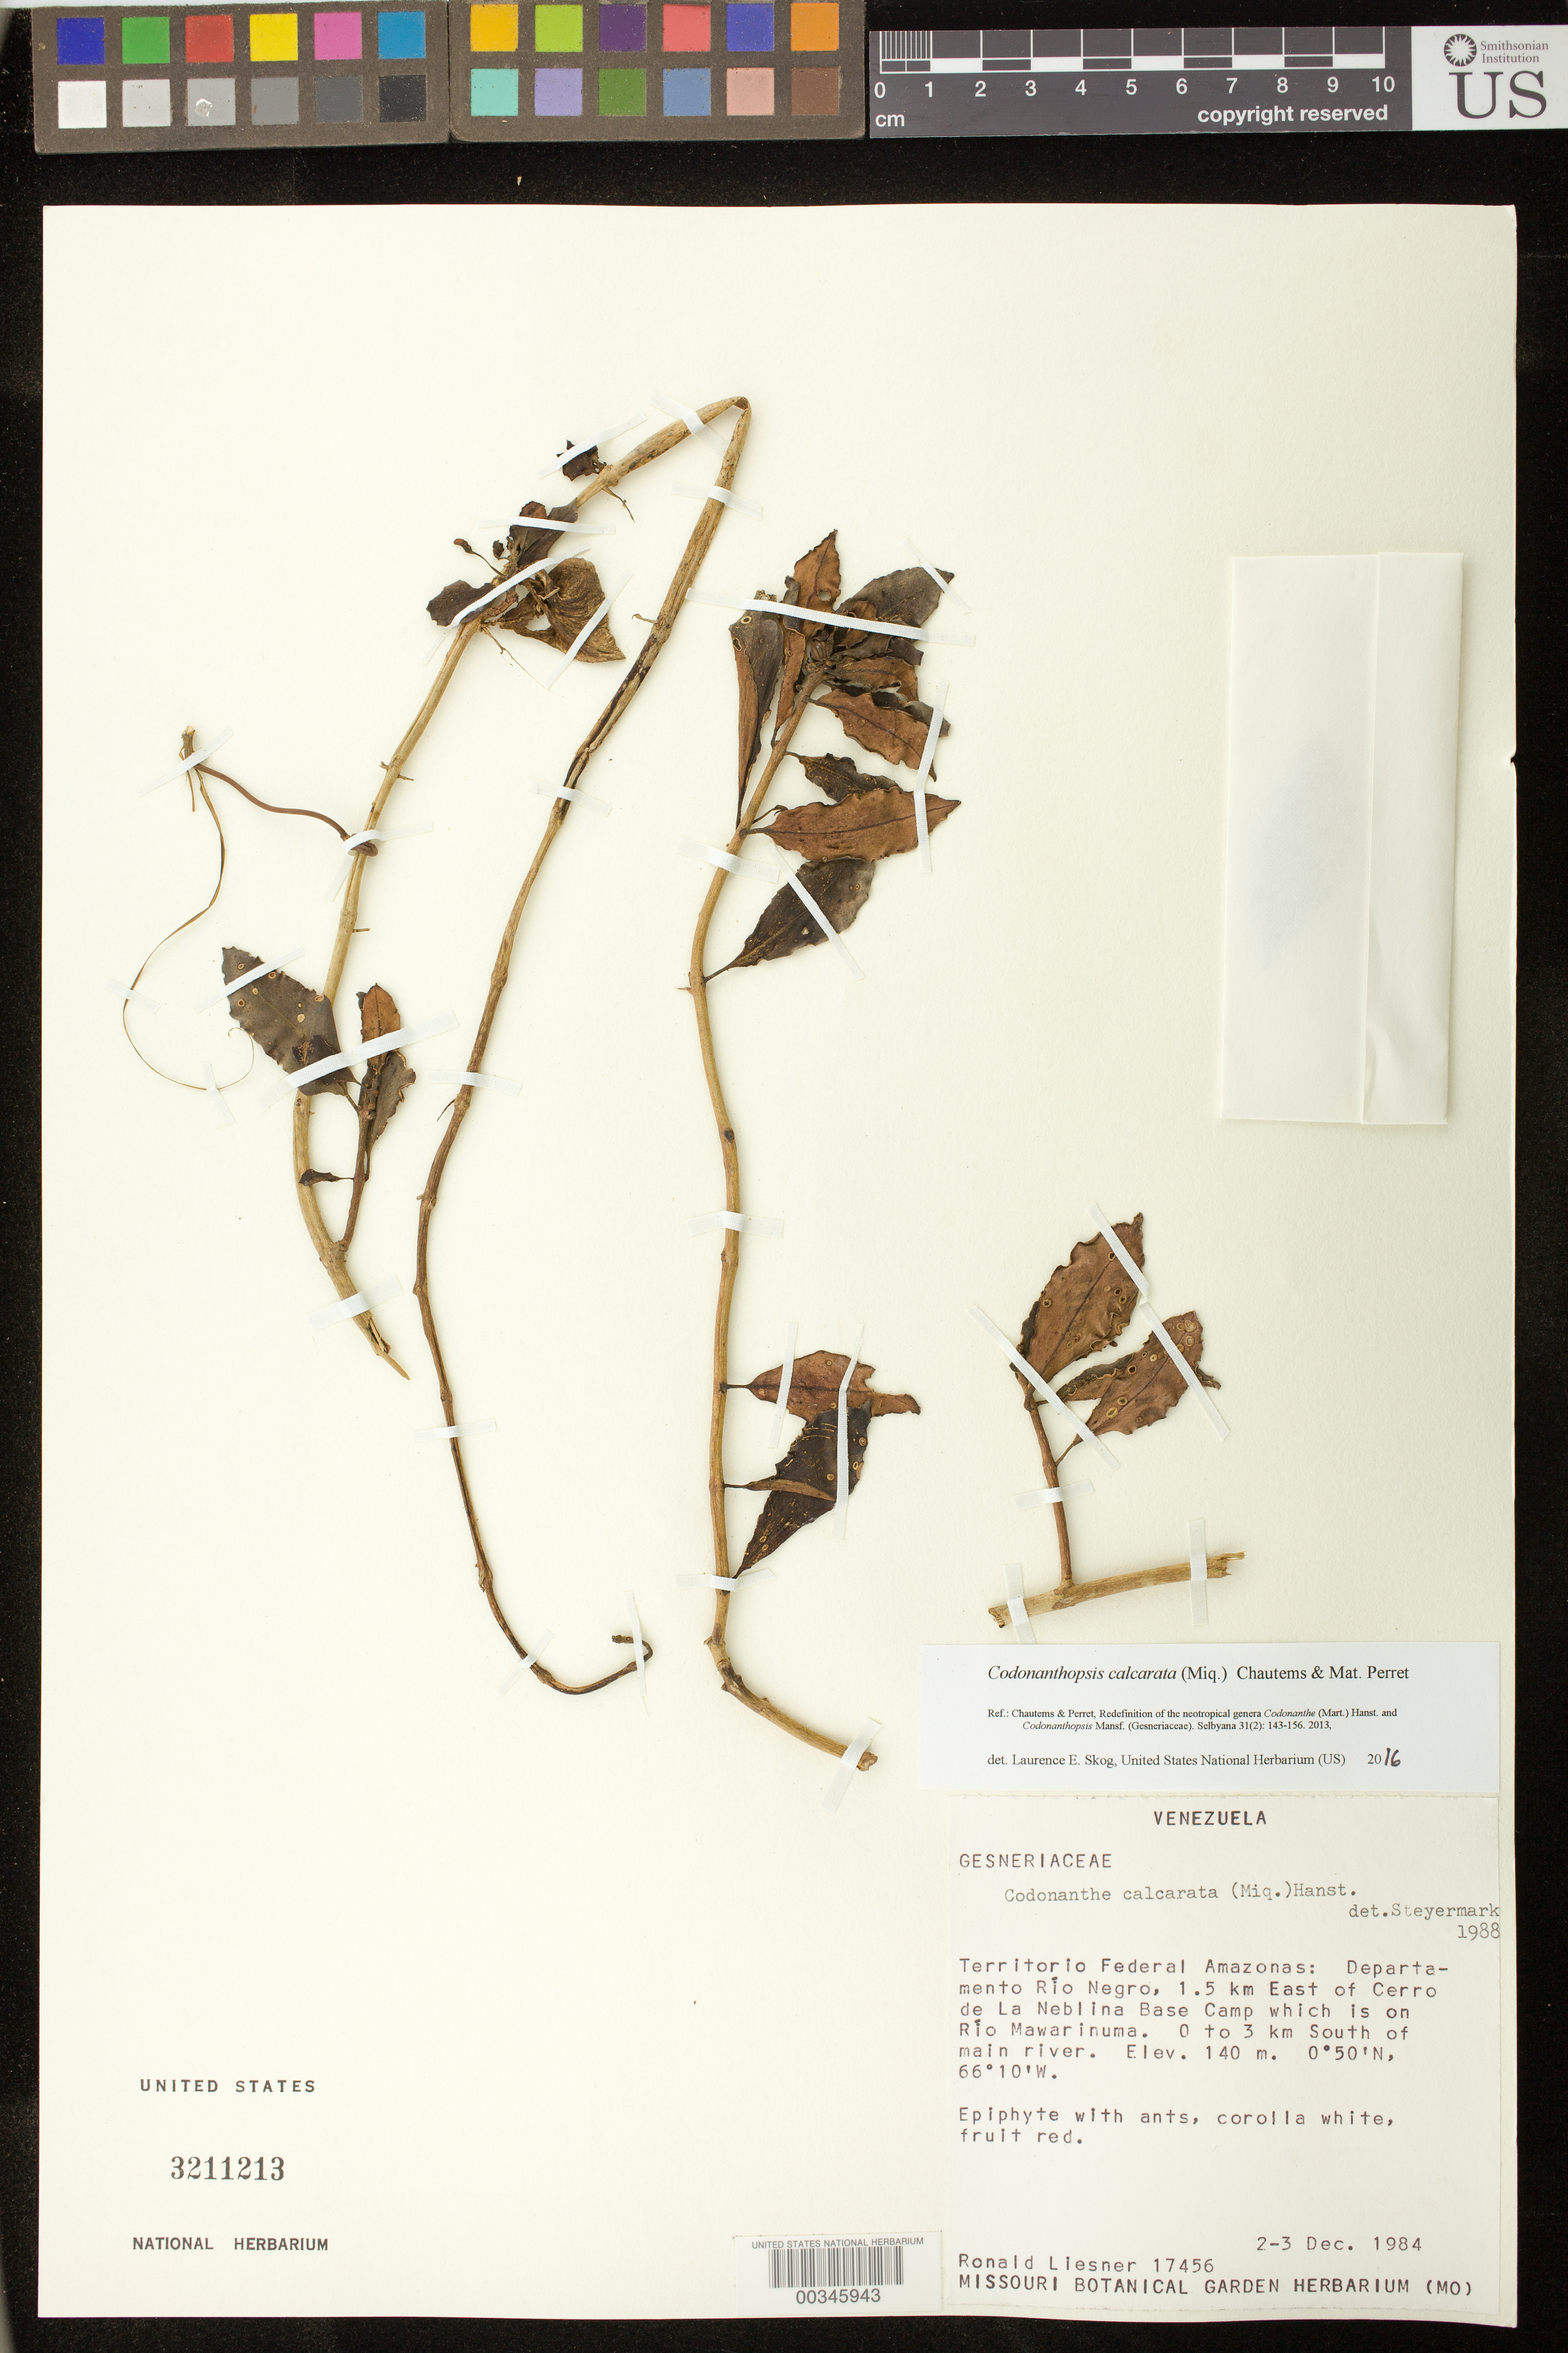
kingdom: Plantae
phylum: Tracheophyta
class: Magnoliopsida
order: Lamiales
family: Gesneriaceae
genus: Codonanthopsis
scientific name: Codonanthopsis calcarata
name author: (Miq.) Chautems & Mat.Perret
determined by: Skog, Laurence E.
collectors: R. L. Liesner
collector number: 17456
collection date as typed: Dec 1984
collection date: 1984-12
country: Venezuela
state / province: Amazonas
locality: Rio Negro Dept., 1.5 km E of Cerro de La Neblina base camp which is on Rio Mawarinuma, 0 to 3 km S of main river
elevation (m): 140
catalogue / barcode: US 3211213